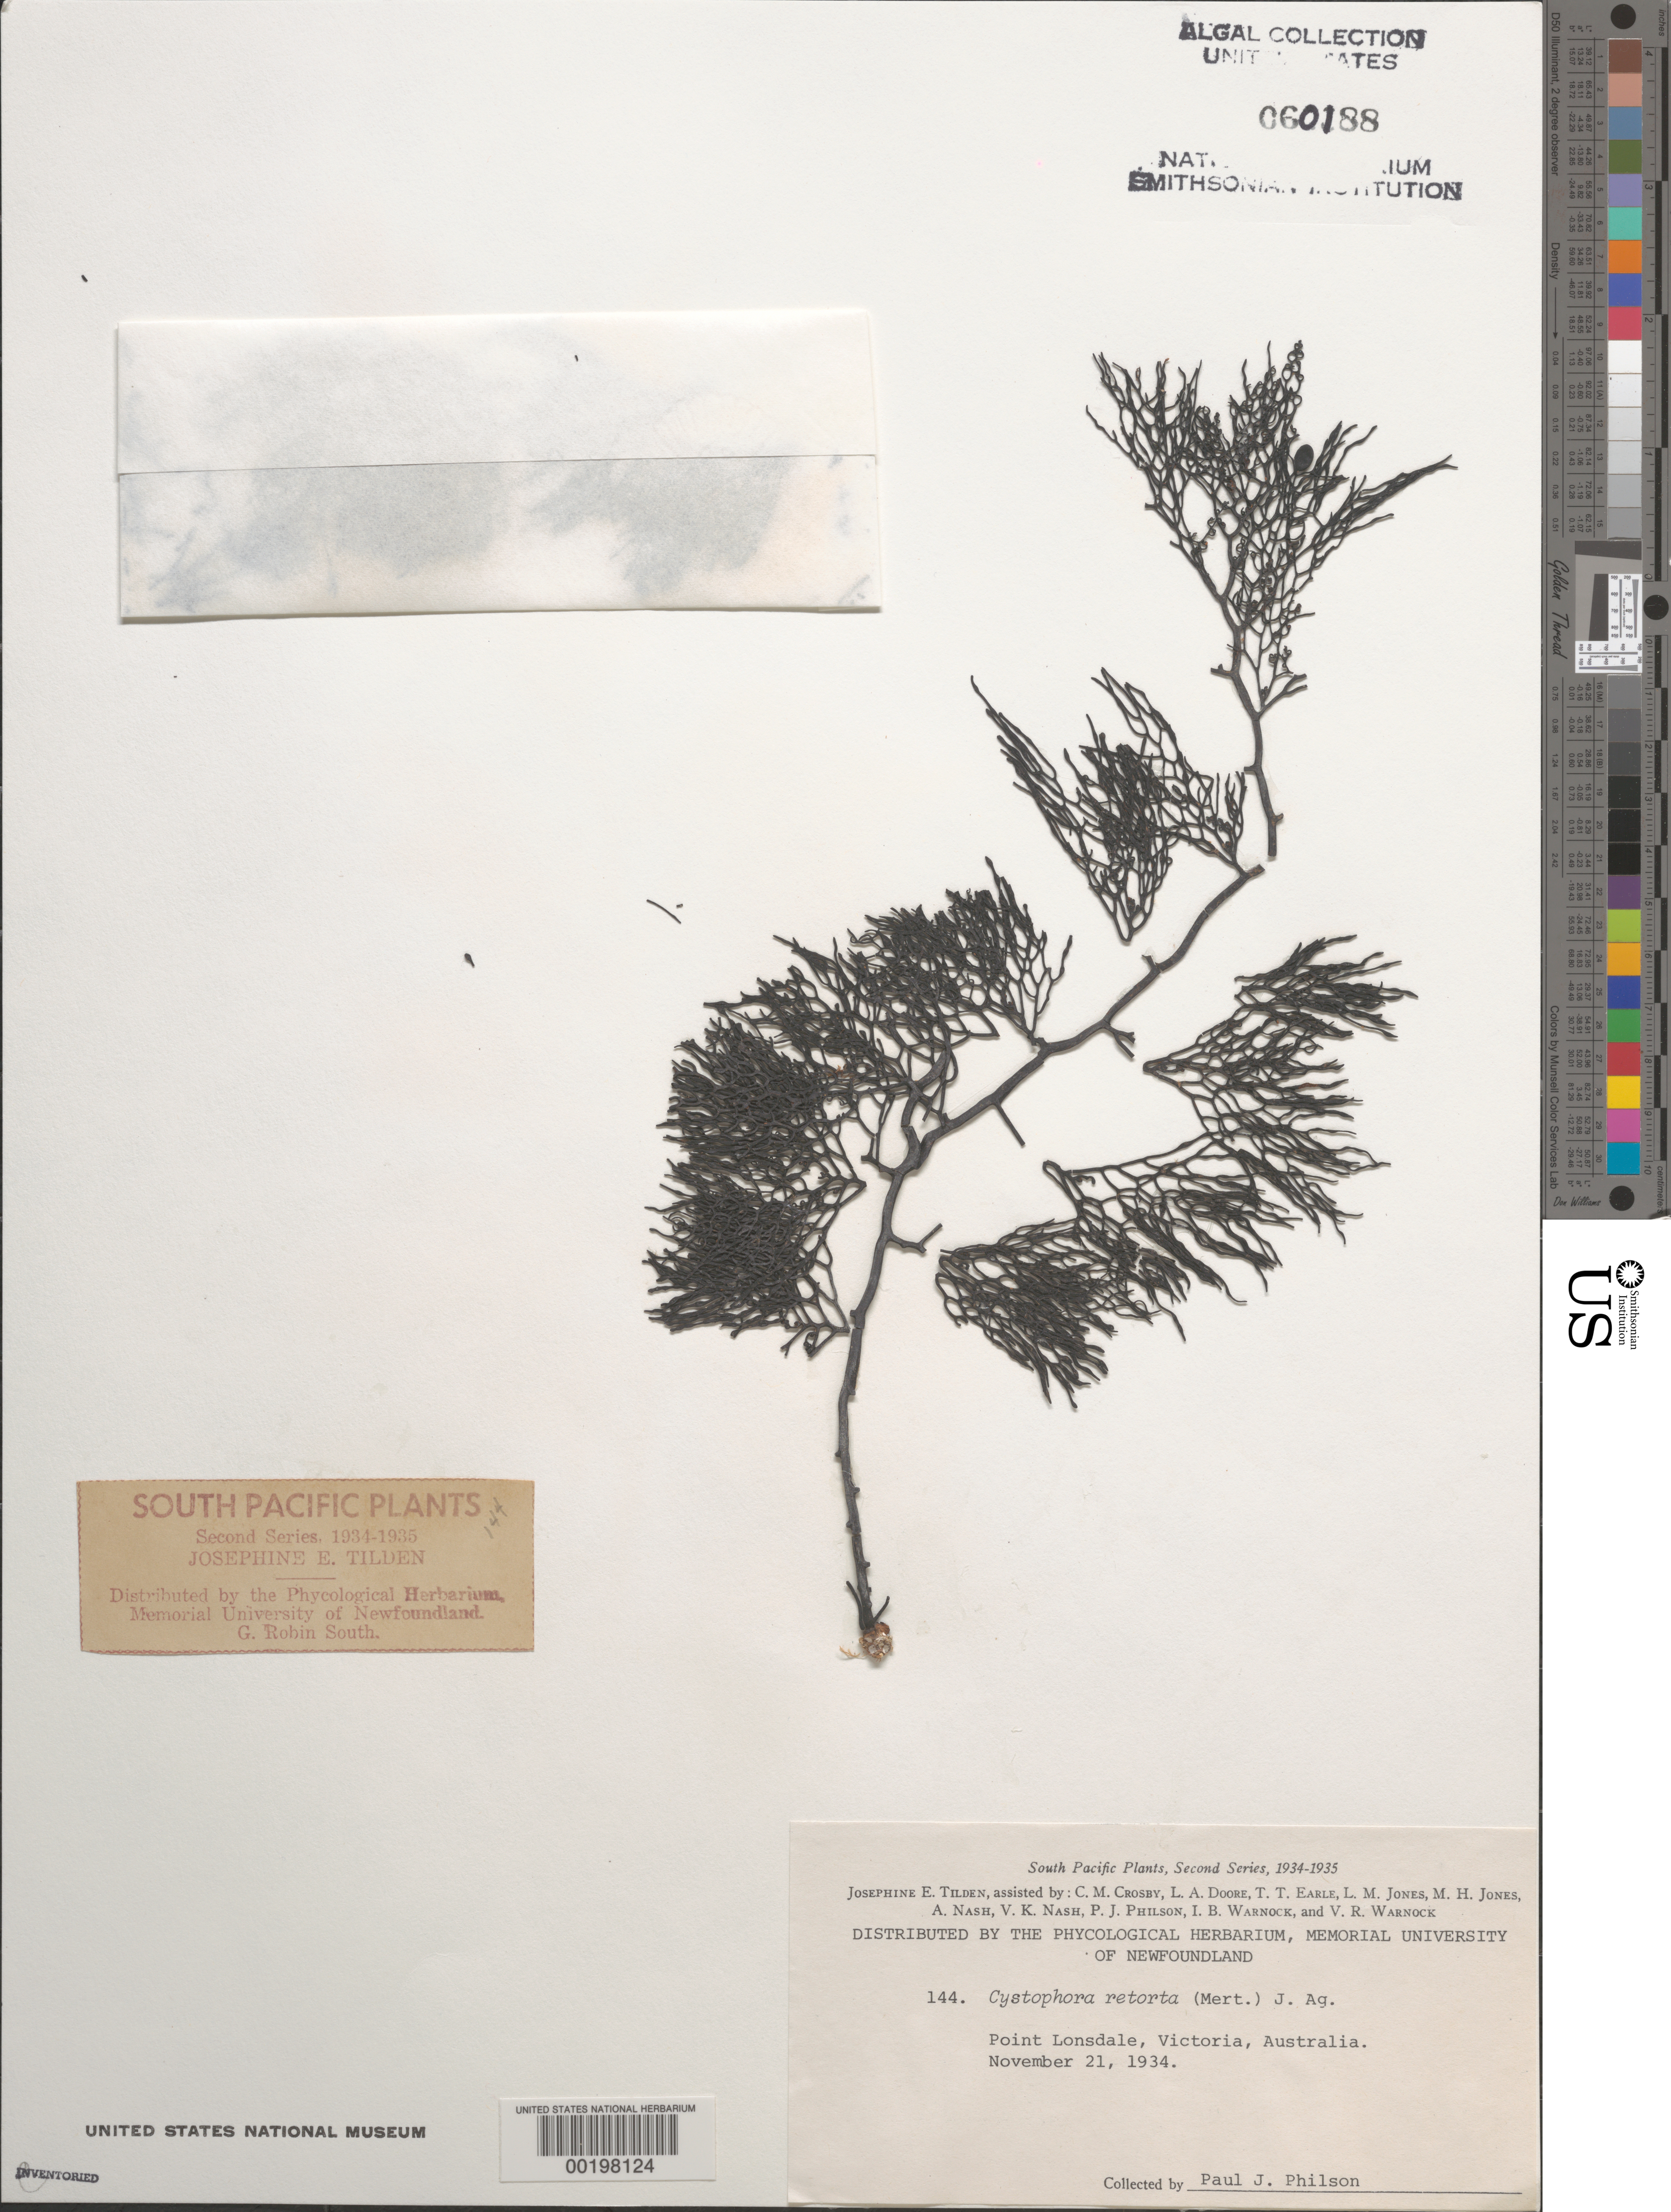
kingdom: Chromista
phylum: Ochrophyta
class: Phaeophyceae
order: Fucales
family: Sargassaceae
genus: Cystophora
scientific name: Cystophora retorta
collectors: P. Philson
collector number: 144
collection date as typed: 21 Nov 1934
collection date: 1934-11-21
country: Australia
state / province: Victoria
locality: Point lonsdale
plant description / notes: Tilden, South Pacific Plants, Second Series, 1934-1935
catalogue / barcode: US 60188